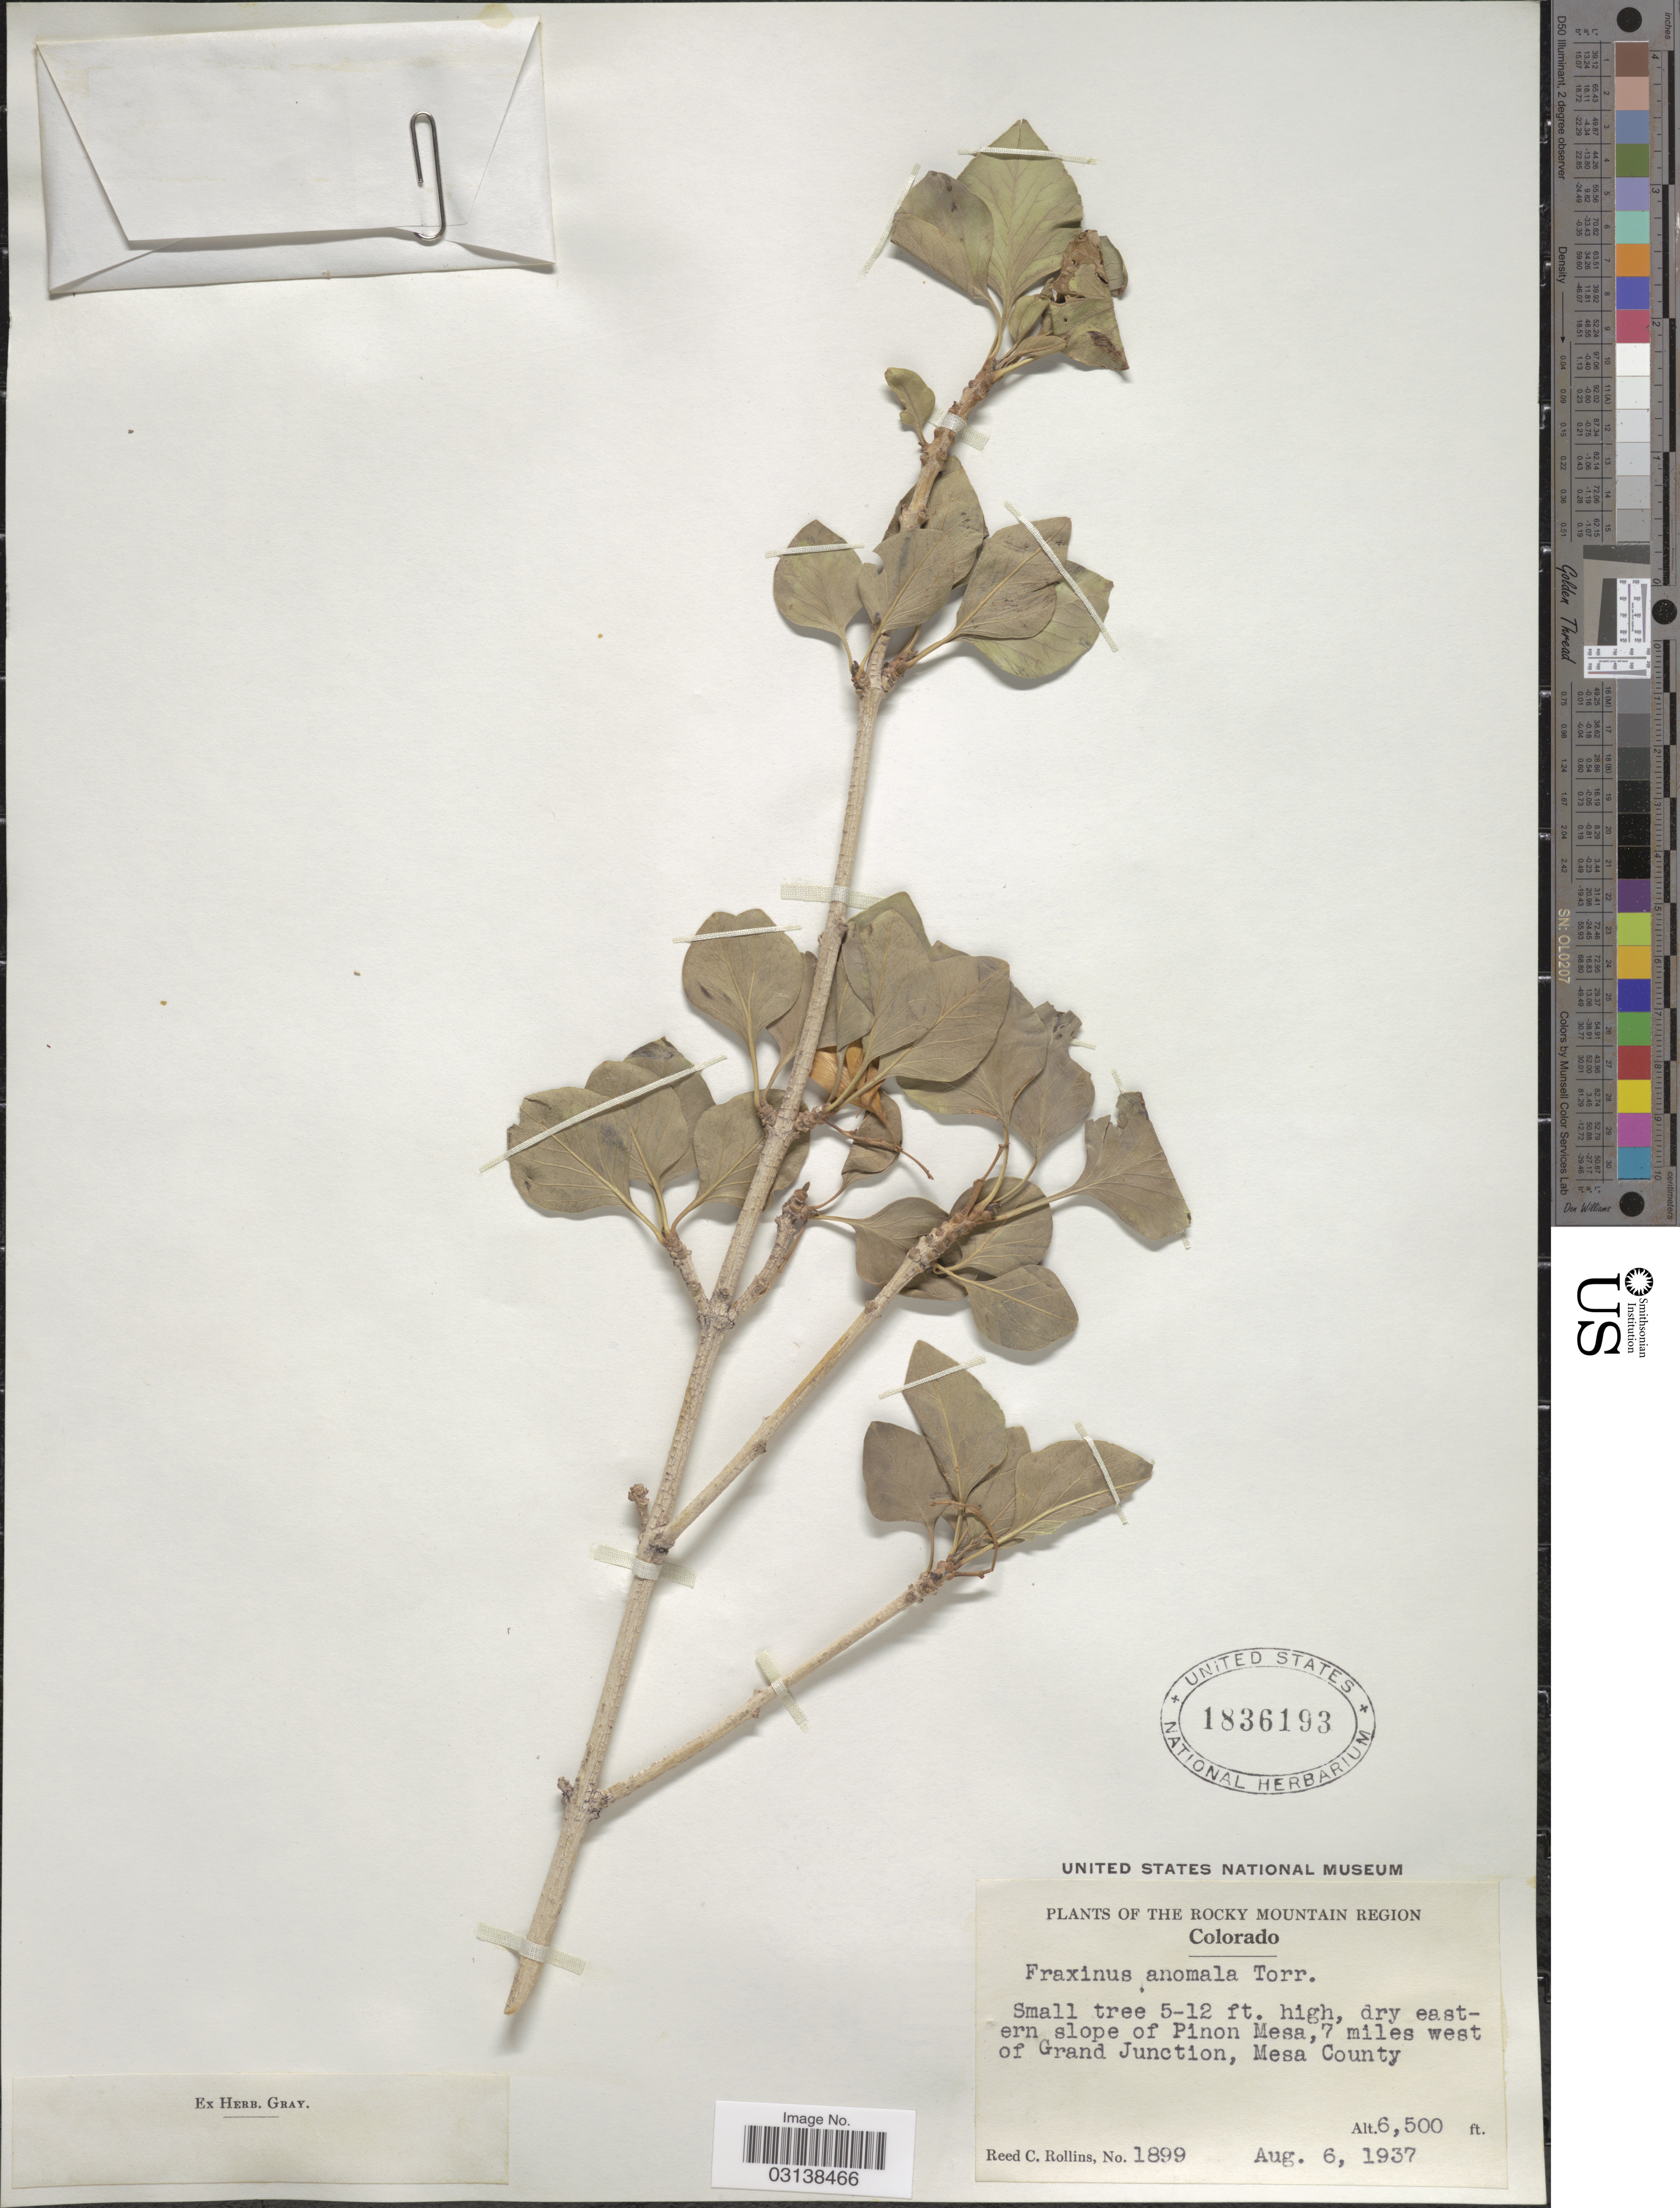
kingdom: Plantae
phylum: Tracheophyta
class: Magnoliopsida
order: Lamiales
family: Oleaceae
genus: Fraxinus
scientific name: Fraxinus anomala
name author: Torr. ex S. Watson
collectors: R. C. Rollins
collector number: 1899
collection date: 1937-08-06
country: United States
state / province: Colorado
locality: The Rocky Mountain Region, dry eastern slope of Pinon Mesa, 7 miles west of Grand Junction, Mesa County.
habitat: dry eastern slope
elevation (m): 1981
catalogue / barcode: US 1836193